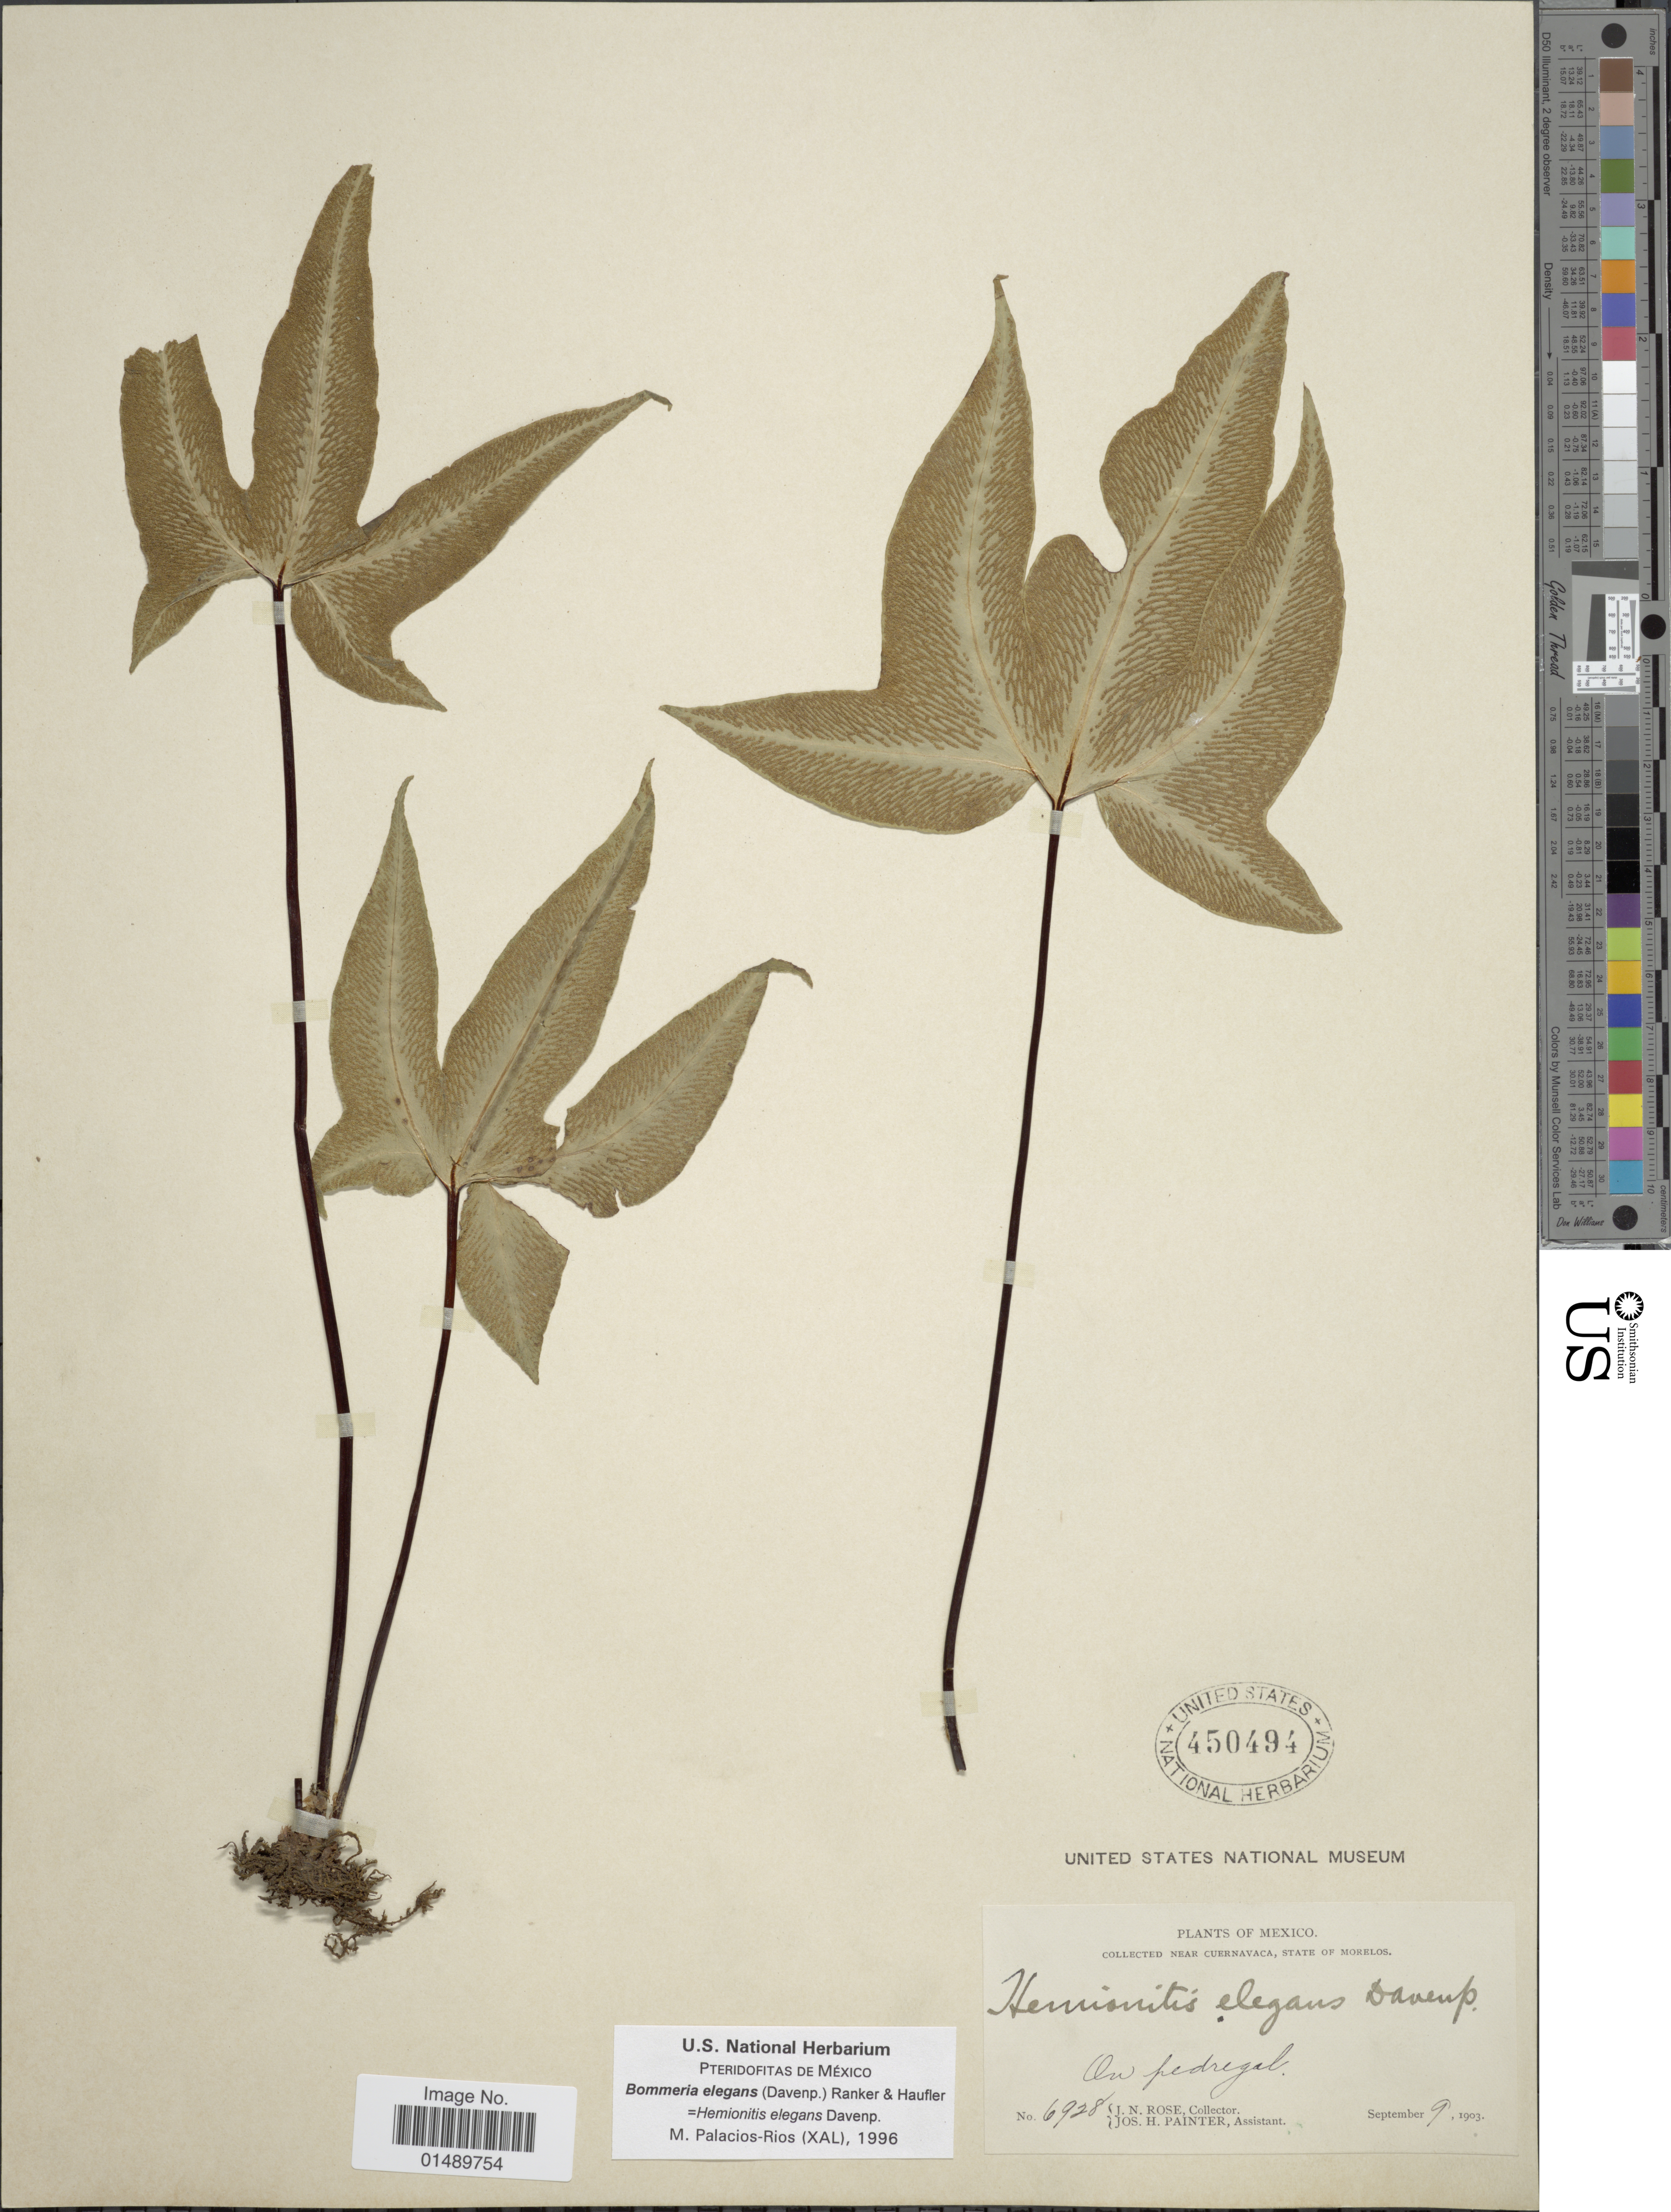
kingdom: Plantae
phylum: Tracheophyta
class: Polypodiopsida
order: Polypodiales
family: Pteridaceae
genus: Bommeria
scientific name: Bommeria elegans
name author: (Davenp.) Ranker & Haufler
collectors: J. N. Rose & J. H. Painter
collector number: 6928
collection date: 1903-09-09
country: Mexico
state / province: Morelos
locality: Mexico, near Cuernavaca, State of Morelos.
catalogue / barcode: US 450494